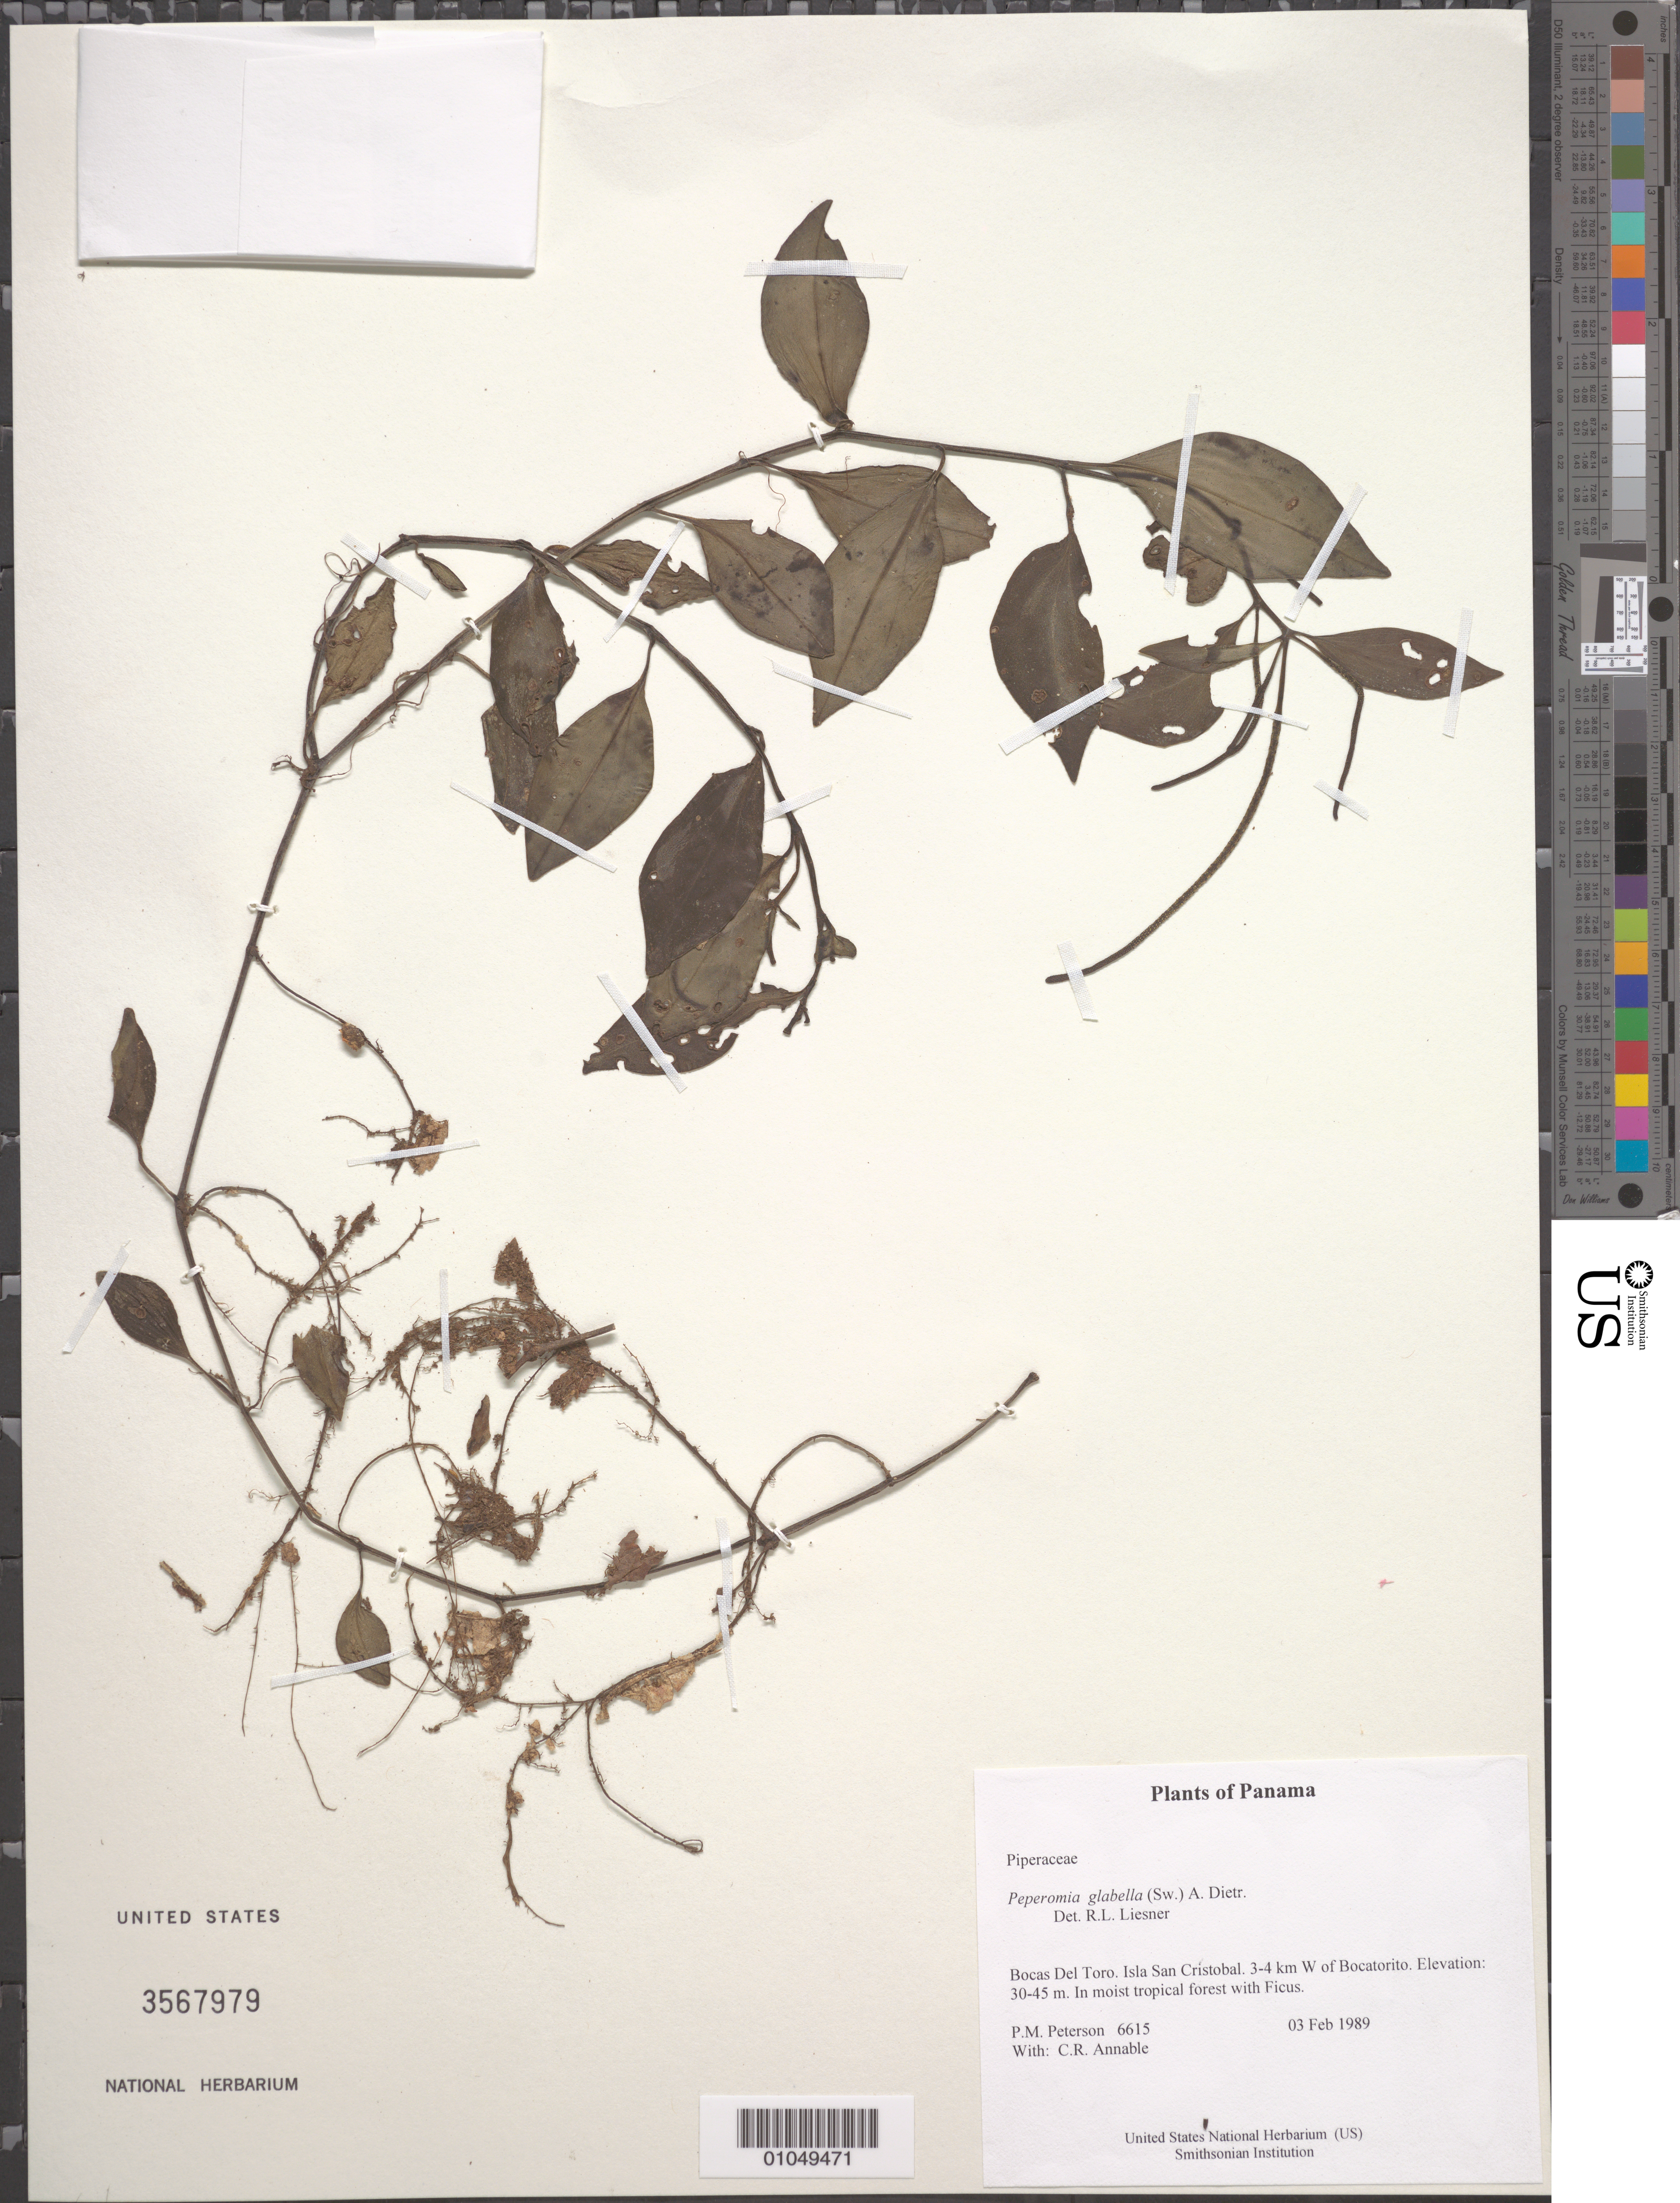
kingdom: Plantae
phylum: Tracheophyta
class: Magnoliopsida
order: Piperales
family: Piperaceae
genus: Peperomia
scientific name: Peperomia glabella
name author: (Sw.) A. Dietr.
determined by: Liesner, R. L.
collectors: P. M. Peterson & C. R. Annable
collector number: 06615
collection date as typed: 03 Feb 1989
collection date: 1989-02-03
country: Panama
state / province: Bocas del Toro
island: San Cristobal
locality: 3-4 km W of Bocatorito.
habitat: In moist tropical forest with Ficus.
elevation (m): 30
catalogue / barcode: US 3567979